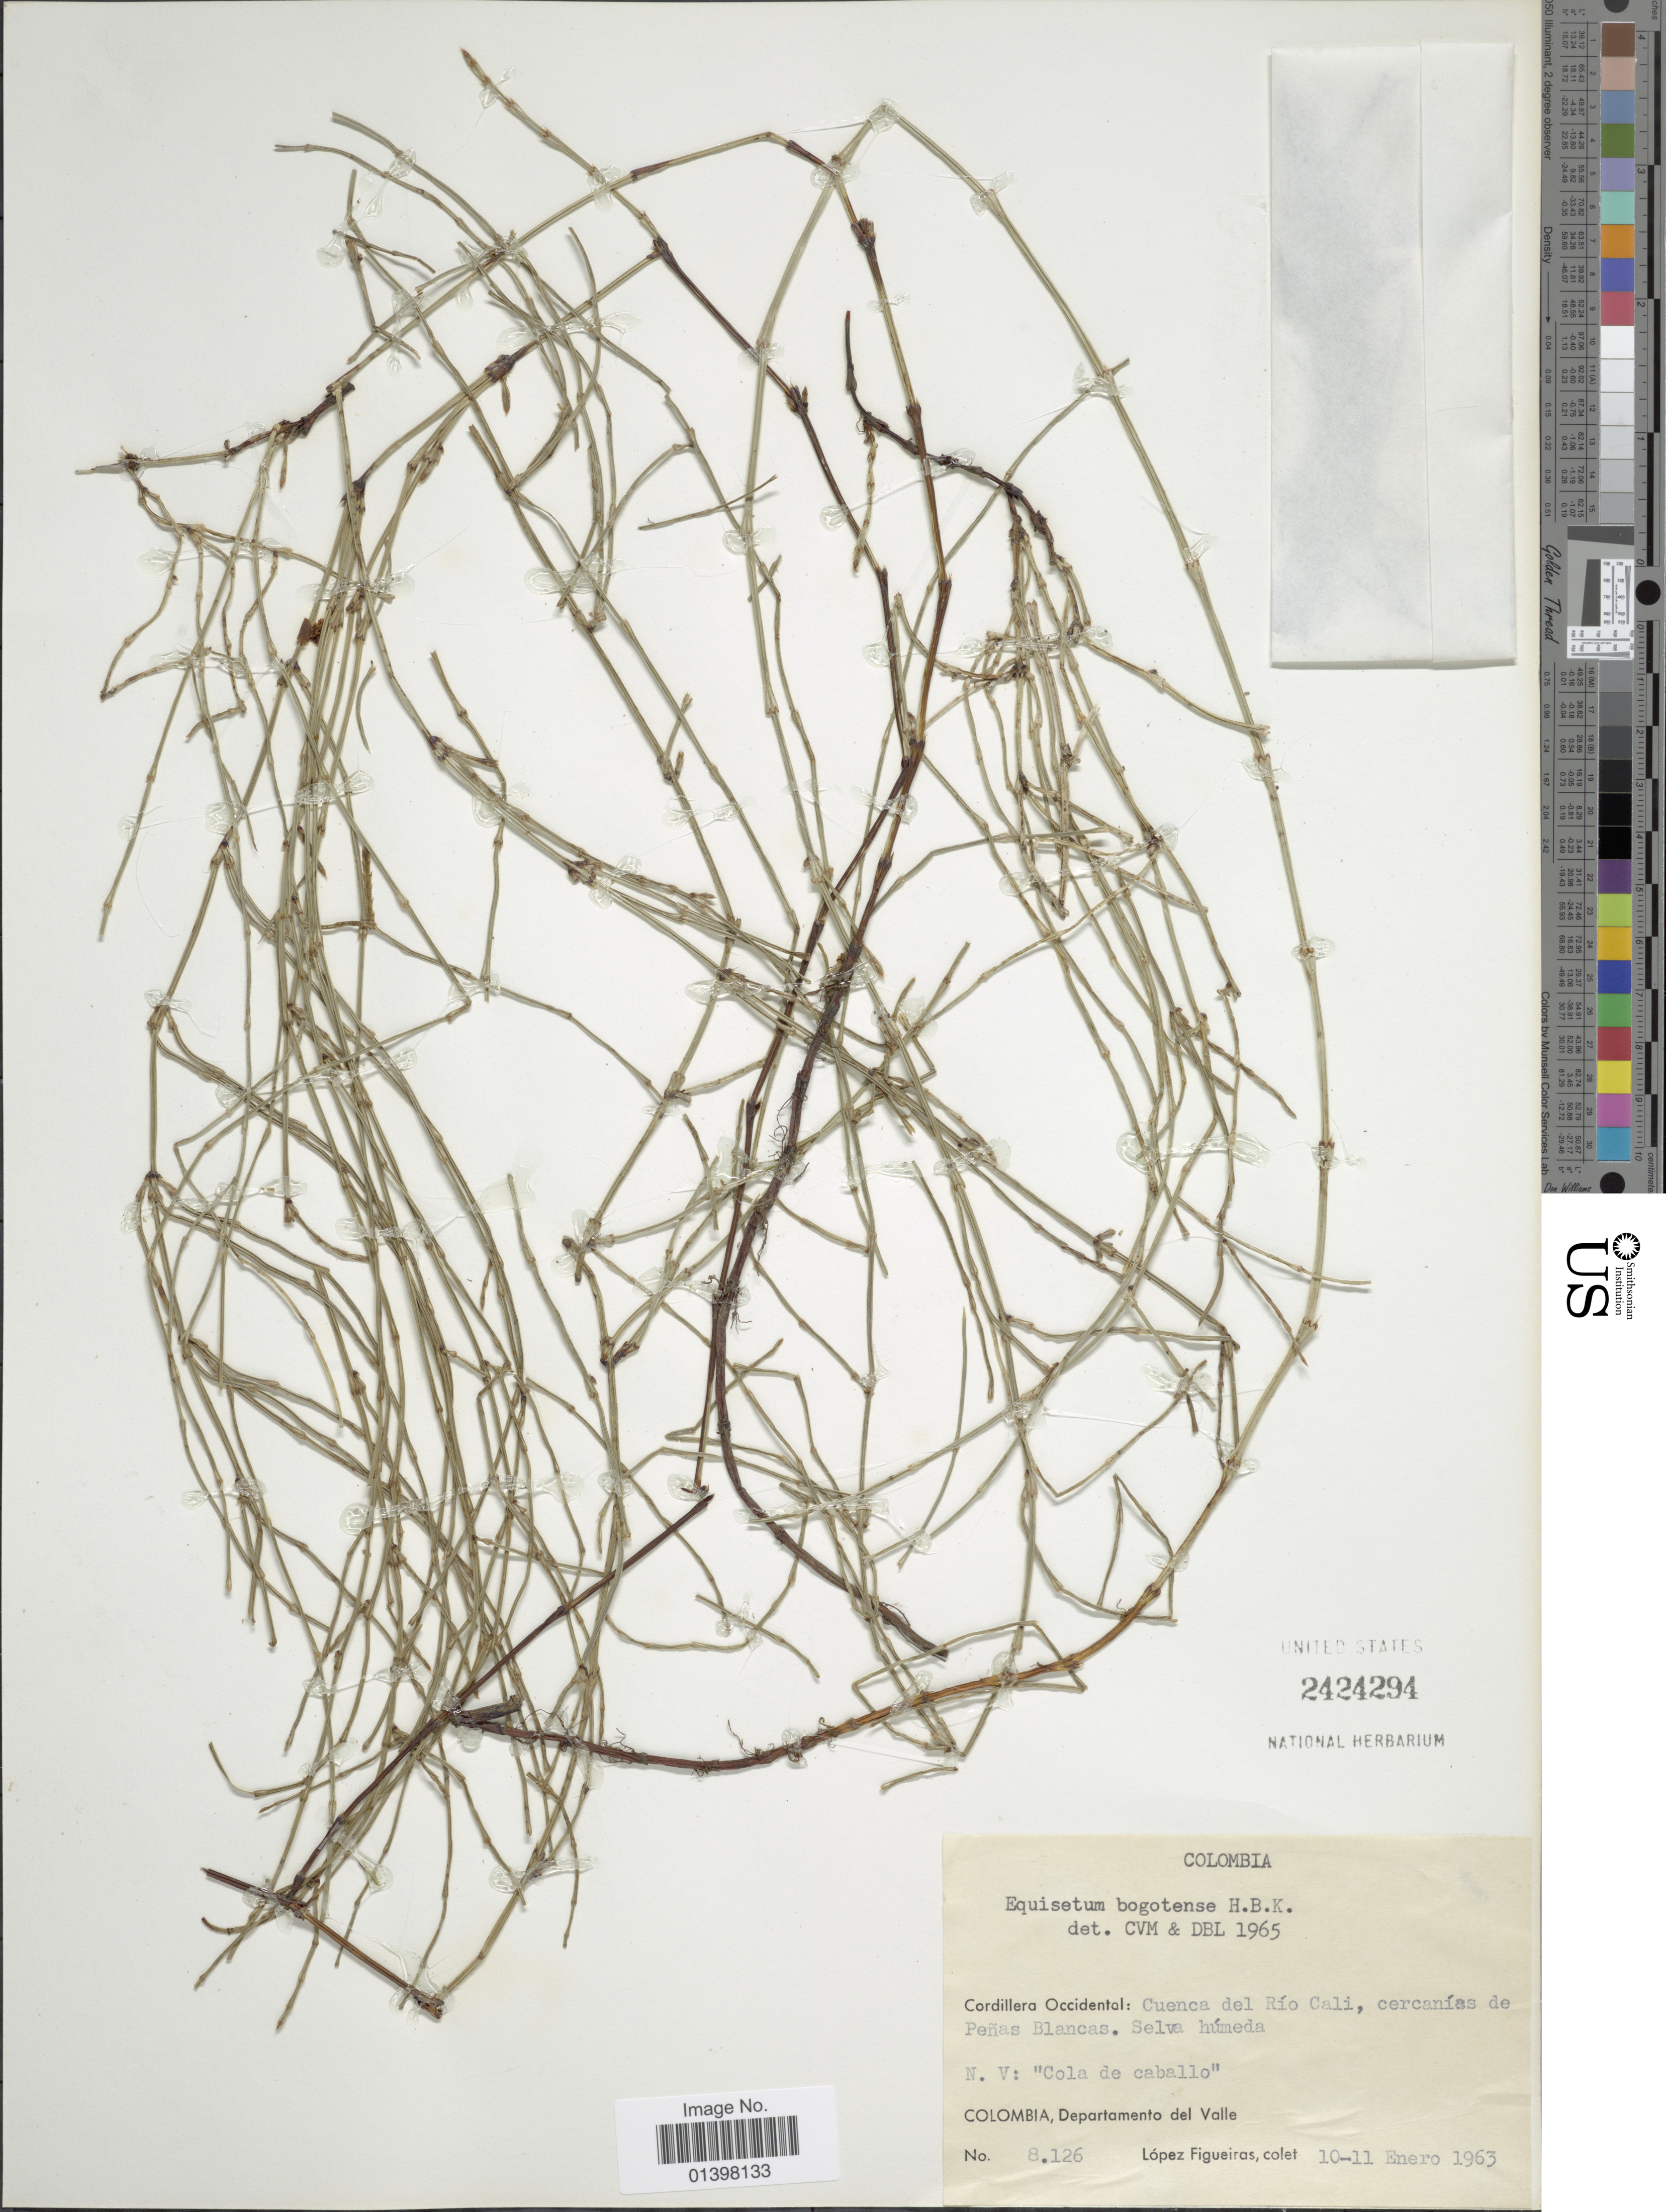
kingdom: Plantae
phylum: Tracheophyta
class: Polypodiopsida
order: Equisetales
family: Equisetaceae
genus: Equisetum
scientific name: Equisetum bogotense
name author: Kunth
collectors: M. López Figueiras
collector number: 8126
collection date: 1963-01-10/1963-01-11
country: Colombia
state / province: Valle del Cauca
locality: Cordillera Occidental: Cuenca del Río Cali, cercanías de Peñas Blancas, Selva húmeda N.V: 'Cola de caballo', Departamento del Valle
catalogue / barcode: US 2424294